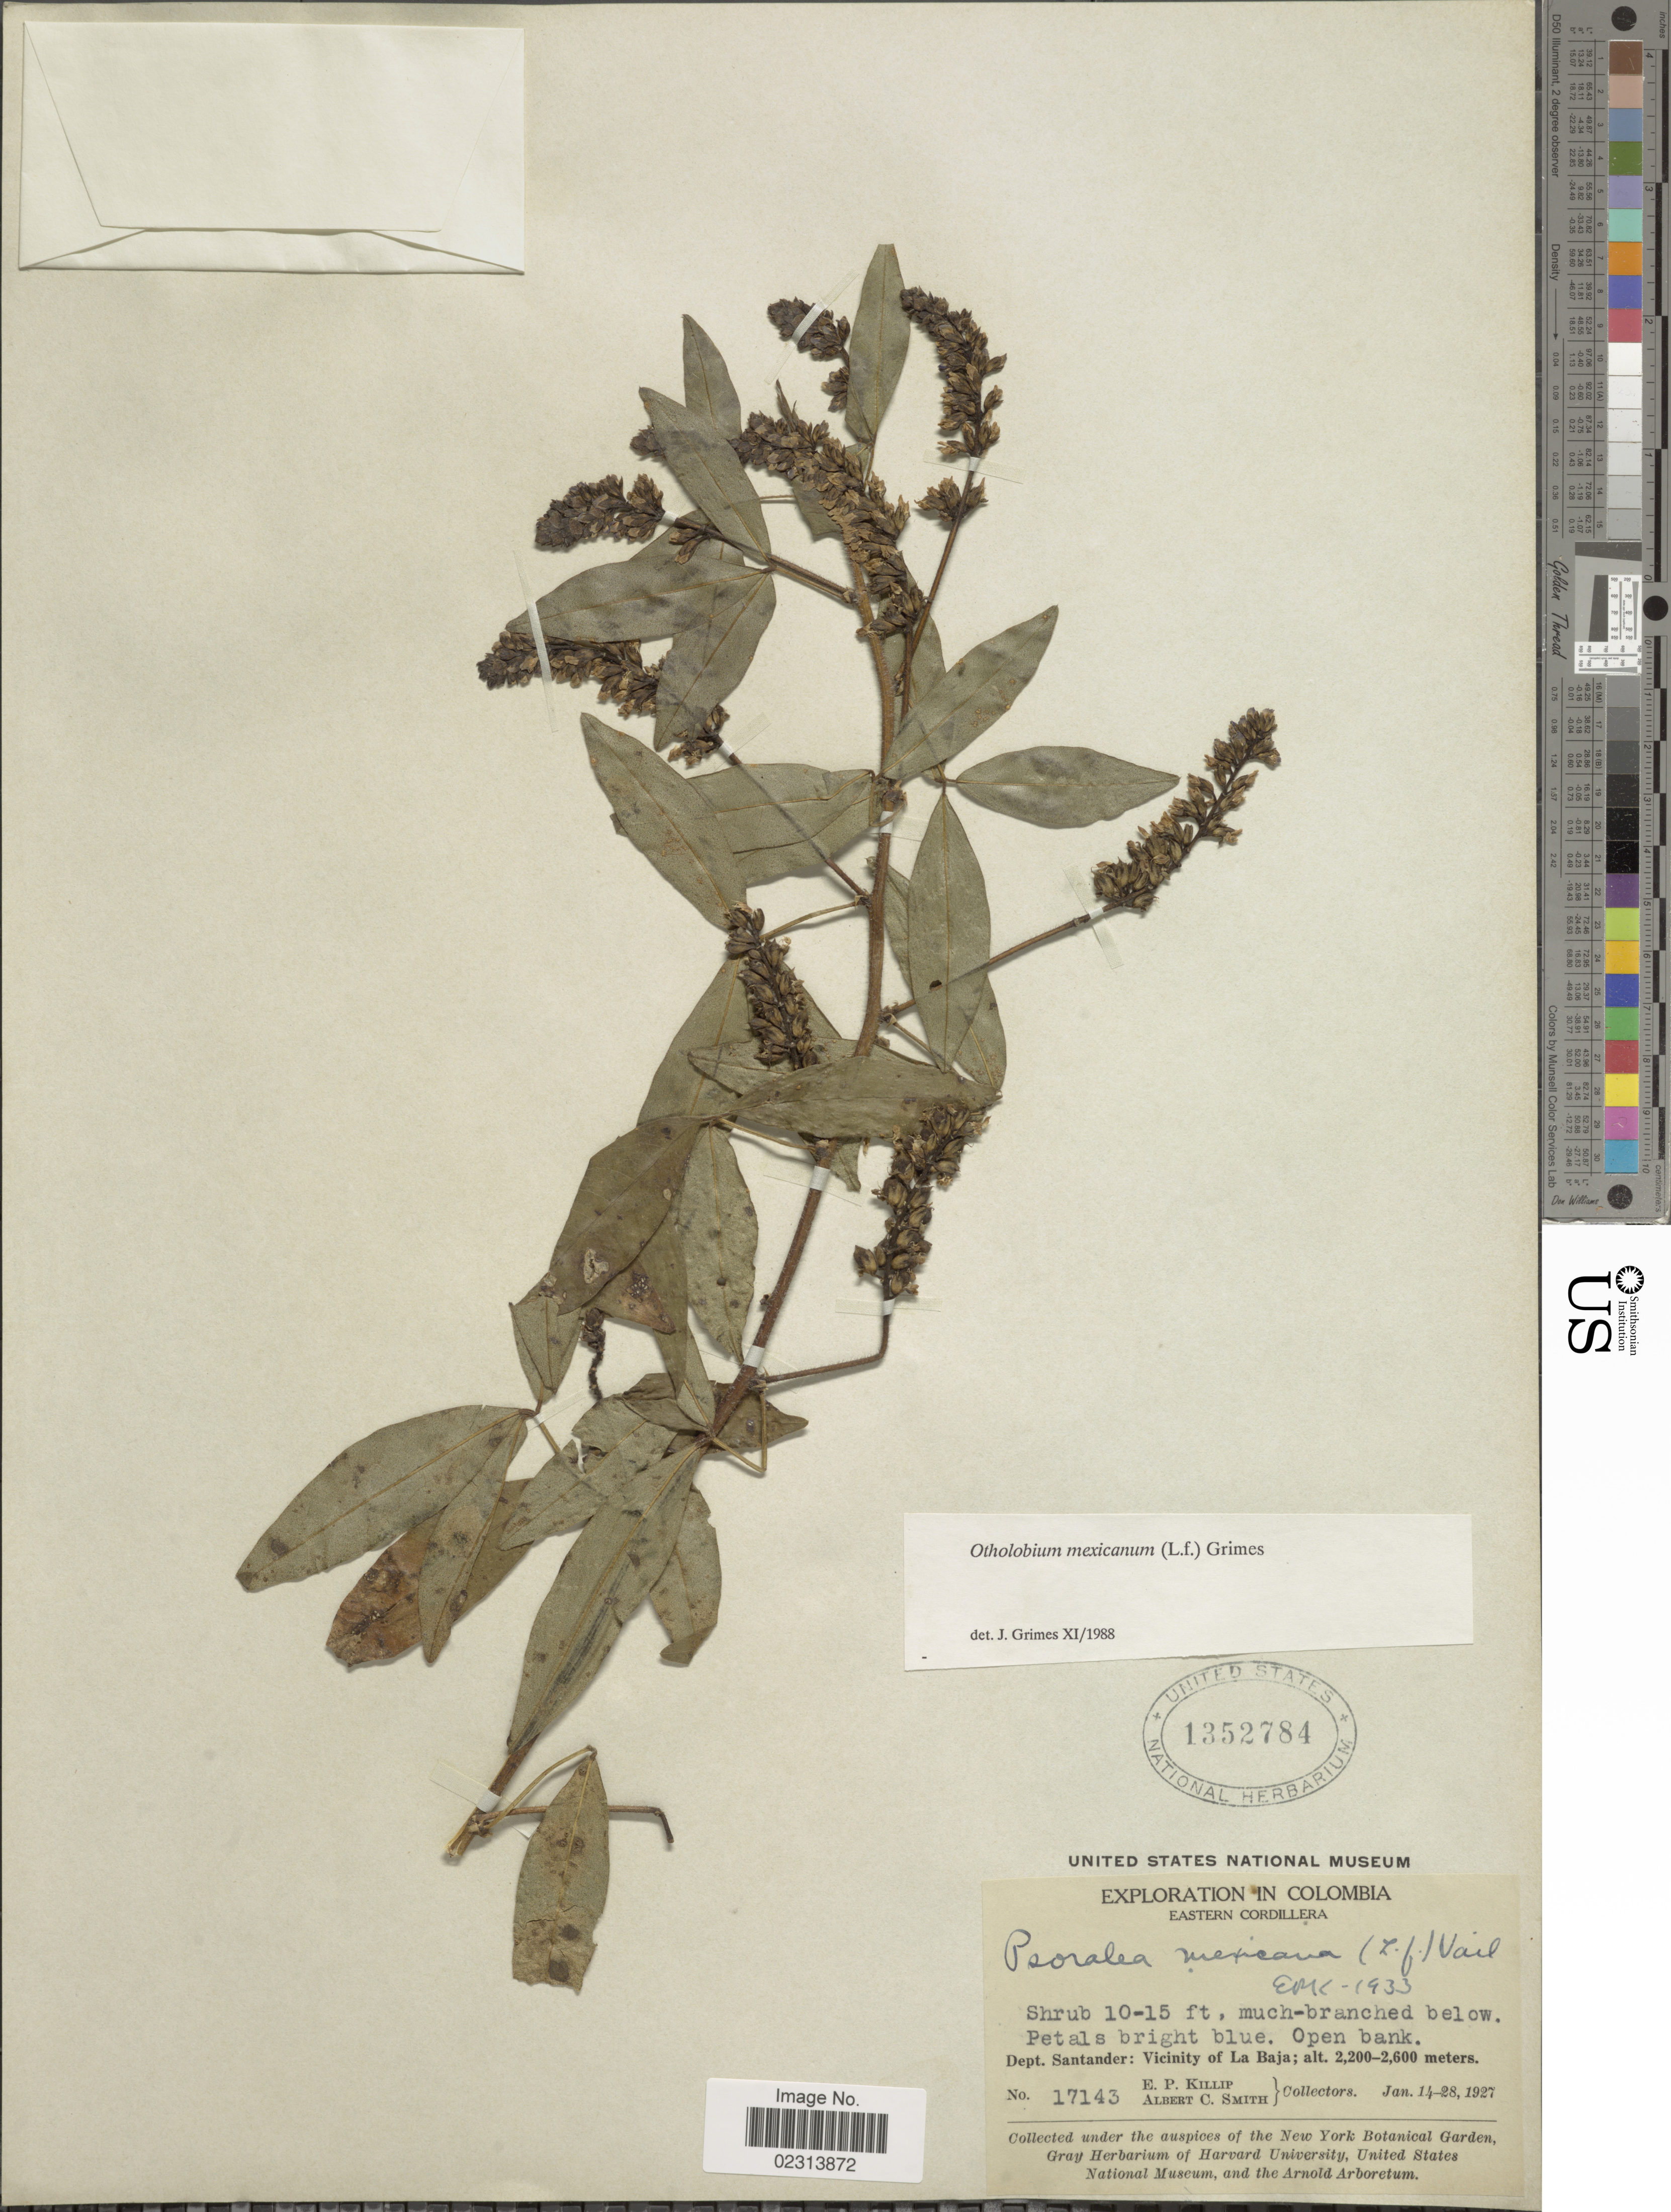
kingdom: Plantae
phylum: Tracheophyta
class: Magnoliopsida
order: Fabales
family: Fabaceae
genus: Otholobium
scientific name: Otholobium mexicanum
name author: (L. f.) J.W. Grimes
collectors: E. P. Killip & A. C. Smith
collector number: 17143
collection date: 1927-01-14/1927-01-28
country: Colombia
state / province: Santander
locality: Eastern Cordillera, Dept. Santander: Vicinity of La Baja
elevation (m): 2200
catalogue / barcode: US 1352784